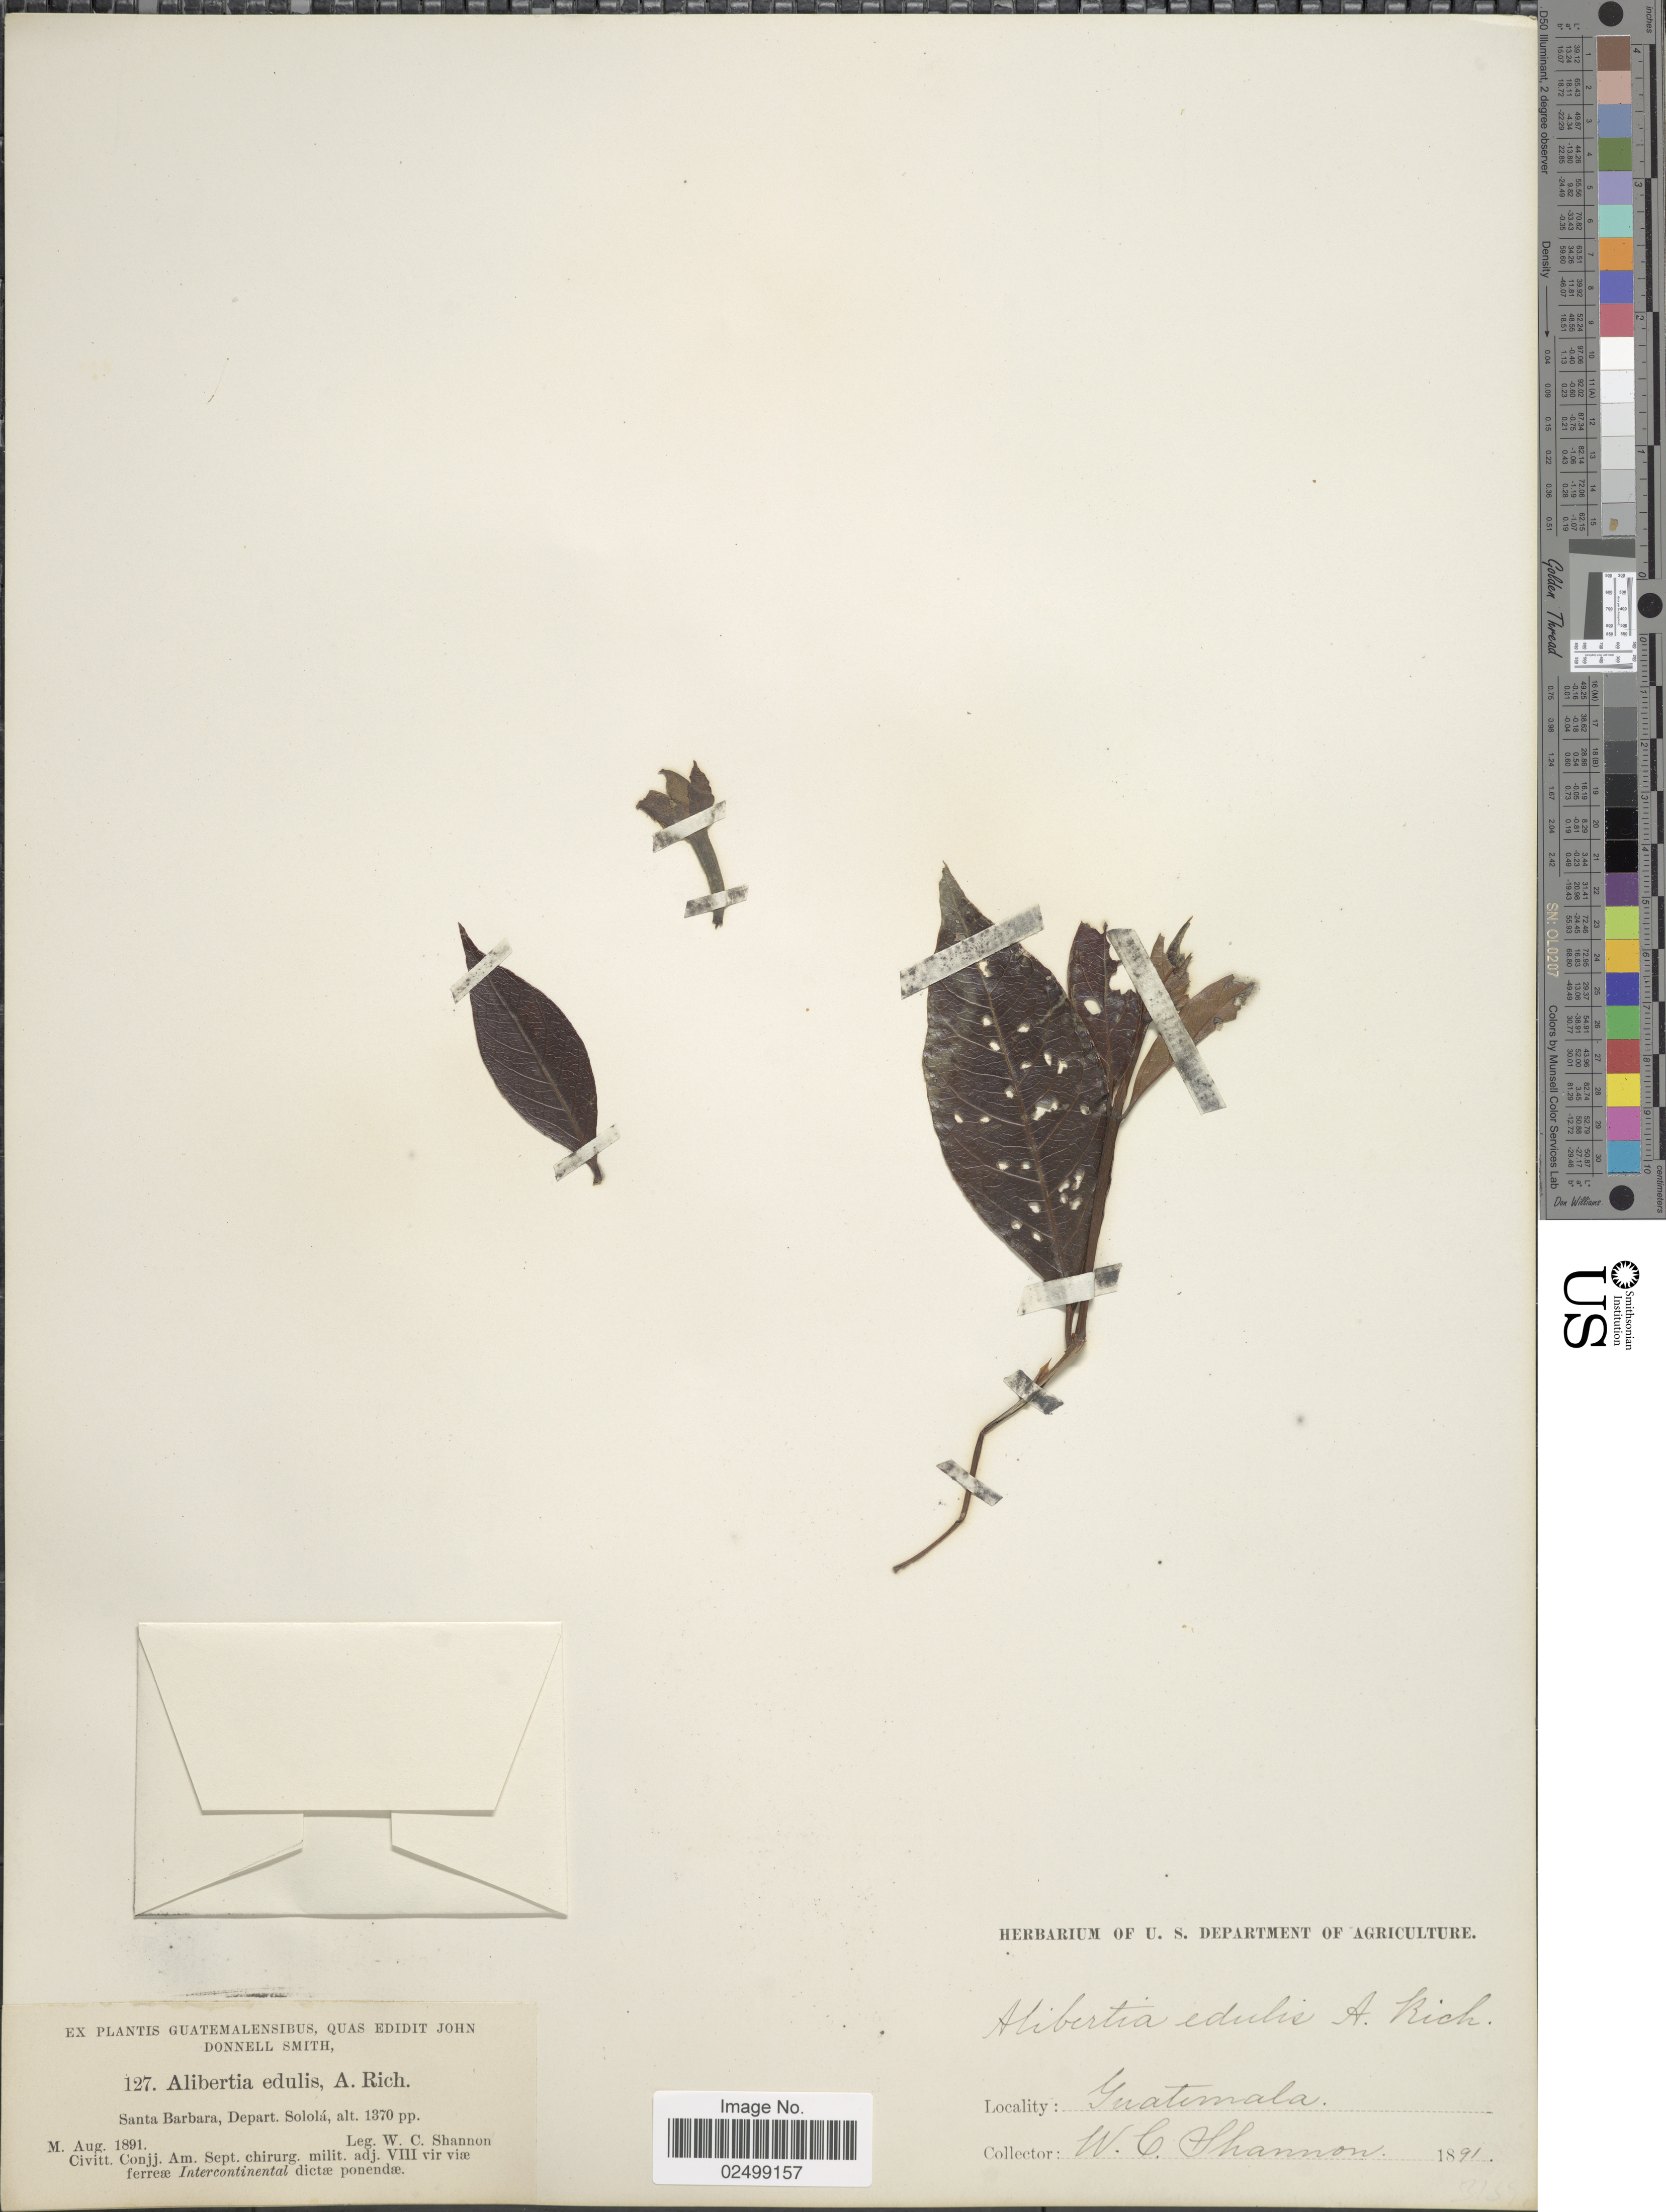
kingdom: Plantae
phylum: Tracheophyta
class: Magnoliopsida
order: Gentianales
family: Rubiaceae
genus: Alibertia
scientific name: Alibertia edulis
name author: (Rich.) A. Rich. ex DC.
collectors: W. C. Shannon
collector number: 127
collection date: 1891-08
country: Guatemala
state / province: Sololá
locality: Santa Barbara, Depart. Solola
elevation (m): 418